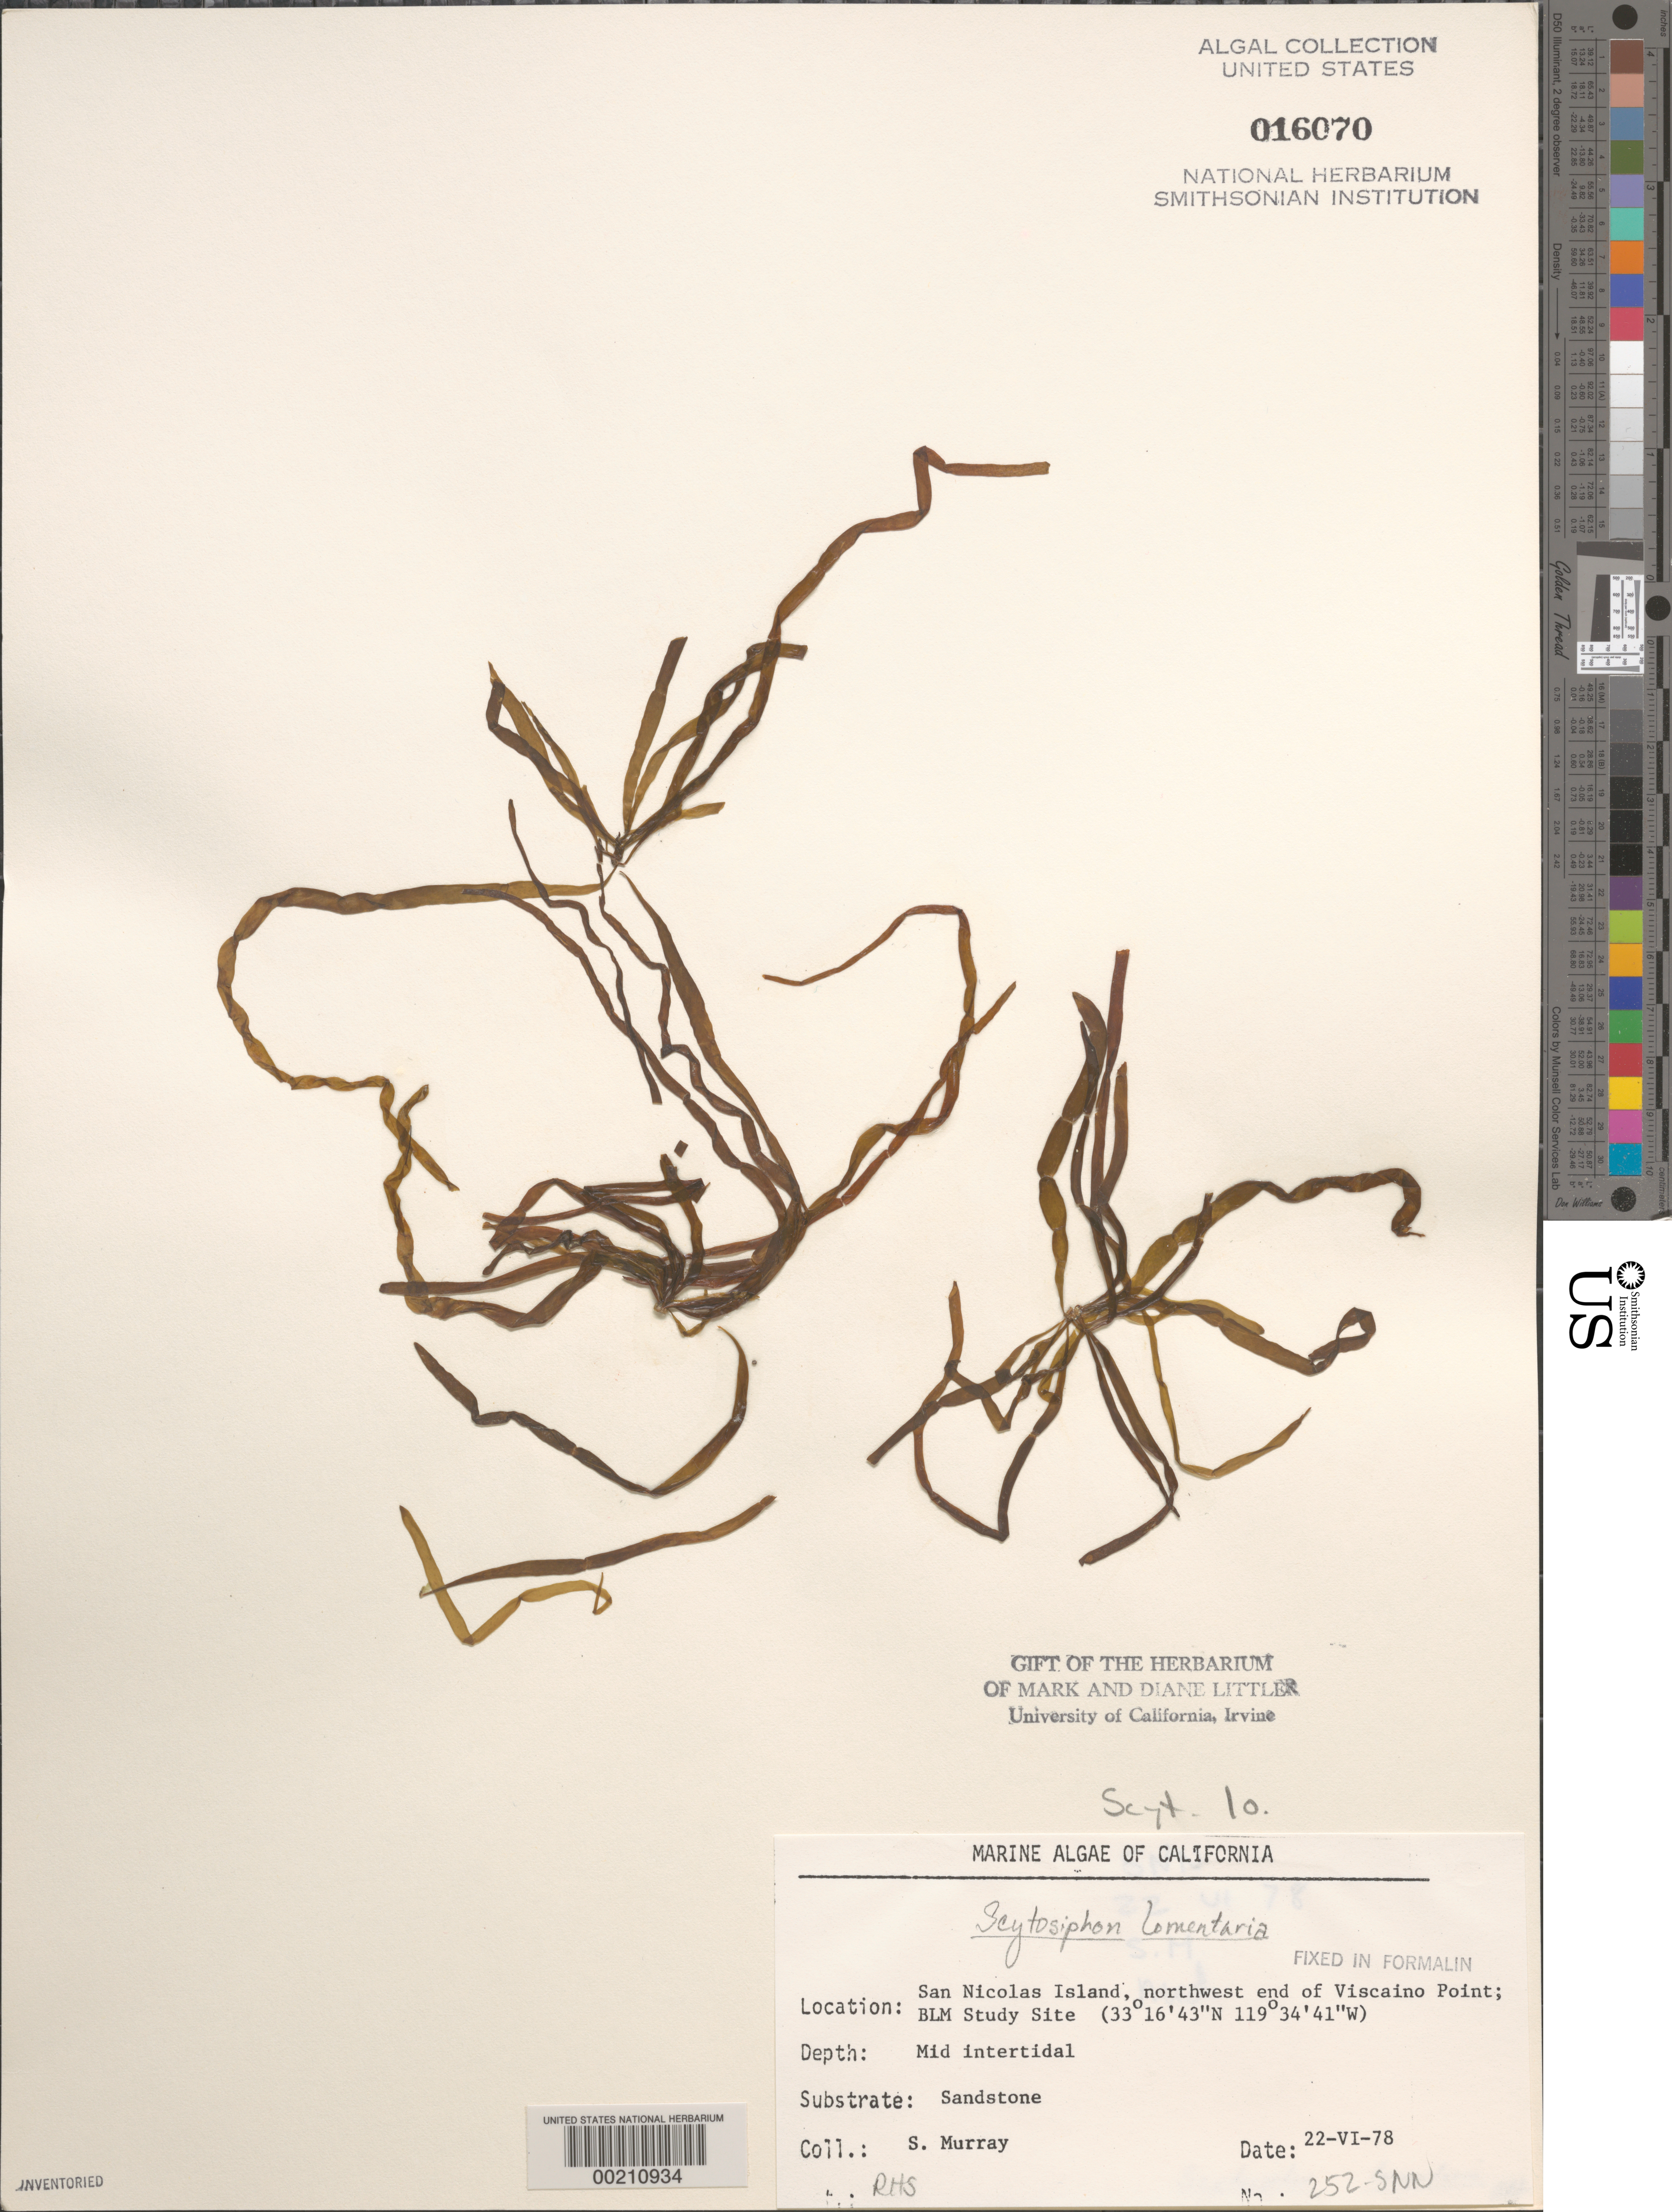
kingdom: Chromista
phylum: Ochrophyta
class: Phaeophyceae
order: Scytosiphonales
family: Scytosiphonaceae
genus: Scytosiphon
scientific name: Scytosiphon lomentaria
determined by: Sims, Robert H.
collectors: S. N. Murray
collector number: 252-snn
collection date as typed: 22 Jun 1978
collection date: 1978-06-22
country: United States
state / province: California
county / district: Ventura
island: San Nicolas Island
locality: Viscaino Point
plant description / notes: BLM-SOCALBIGHT Rocky Intertidal Survey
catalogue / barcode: US 16070